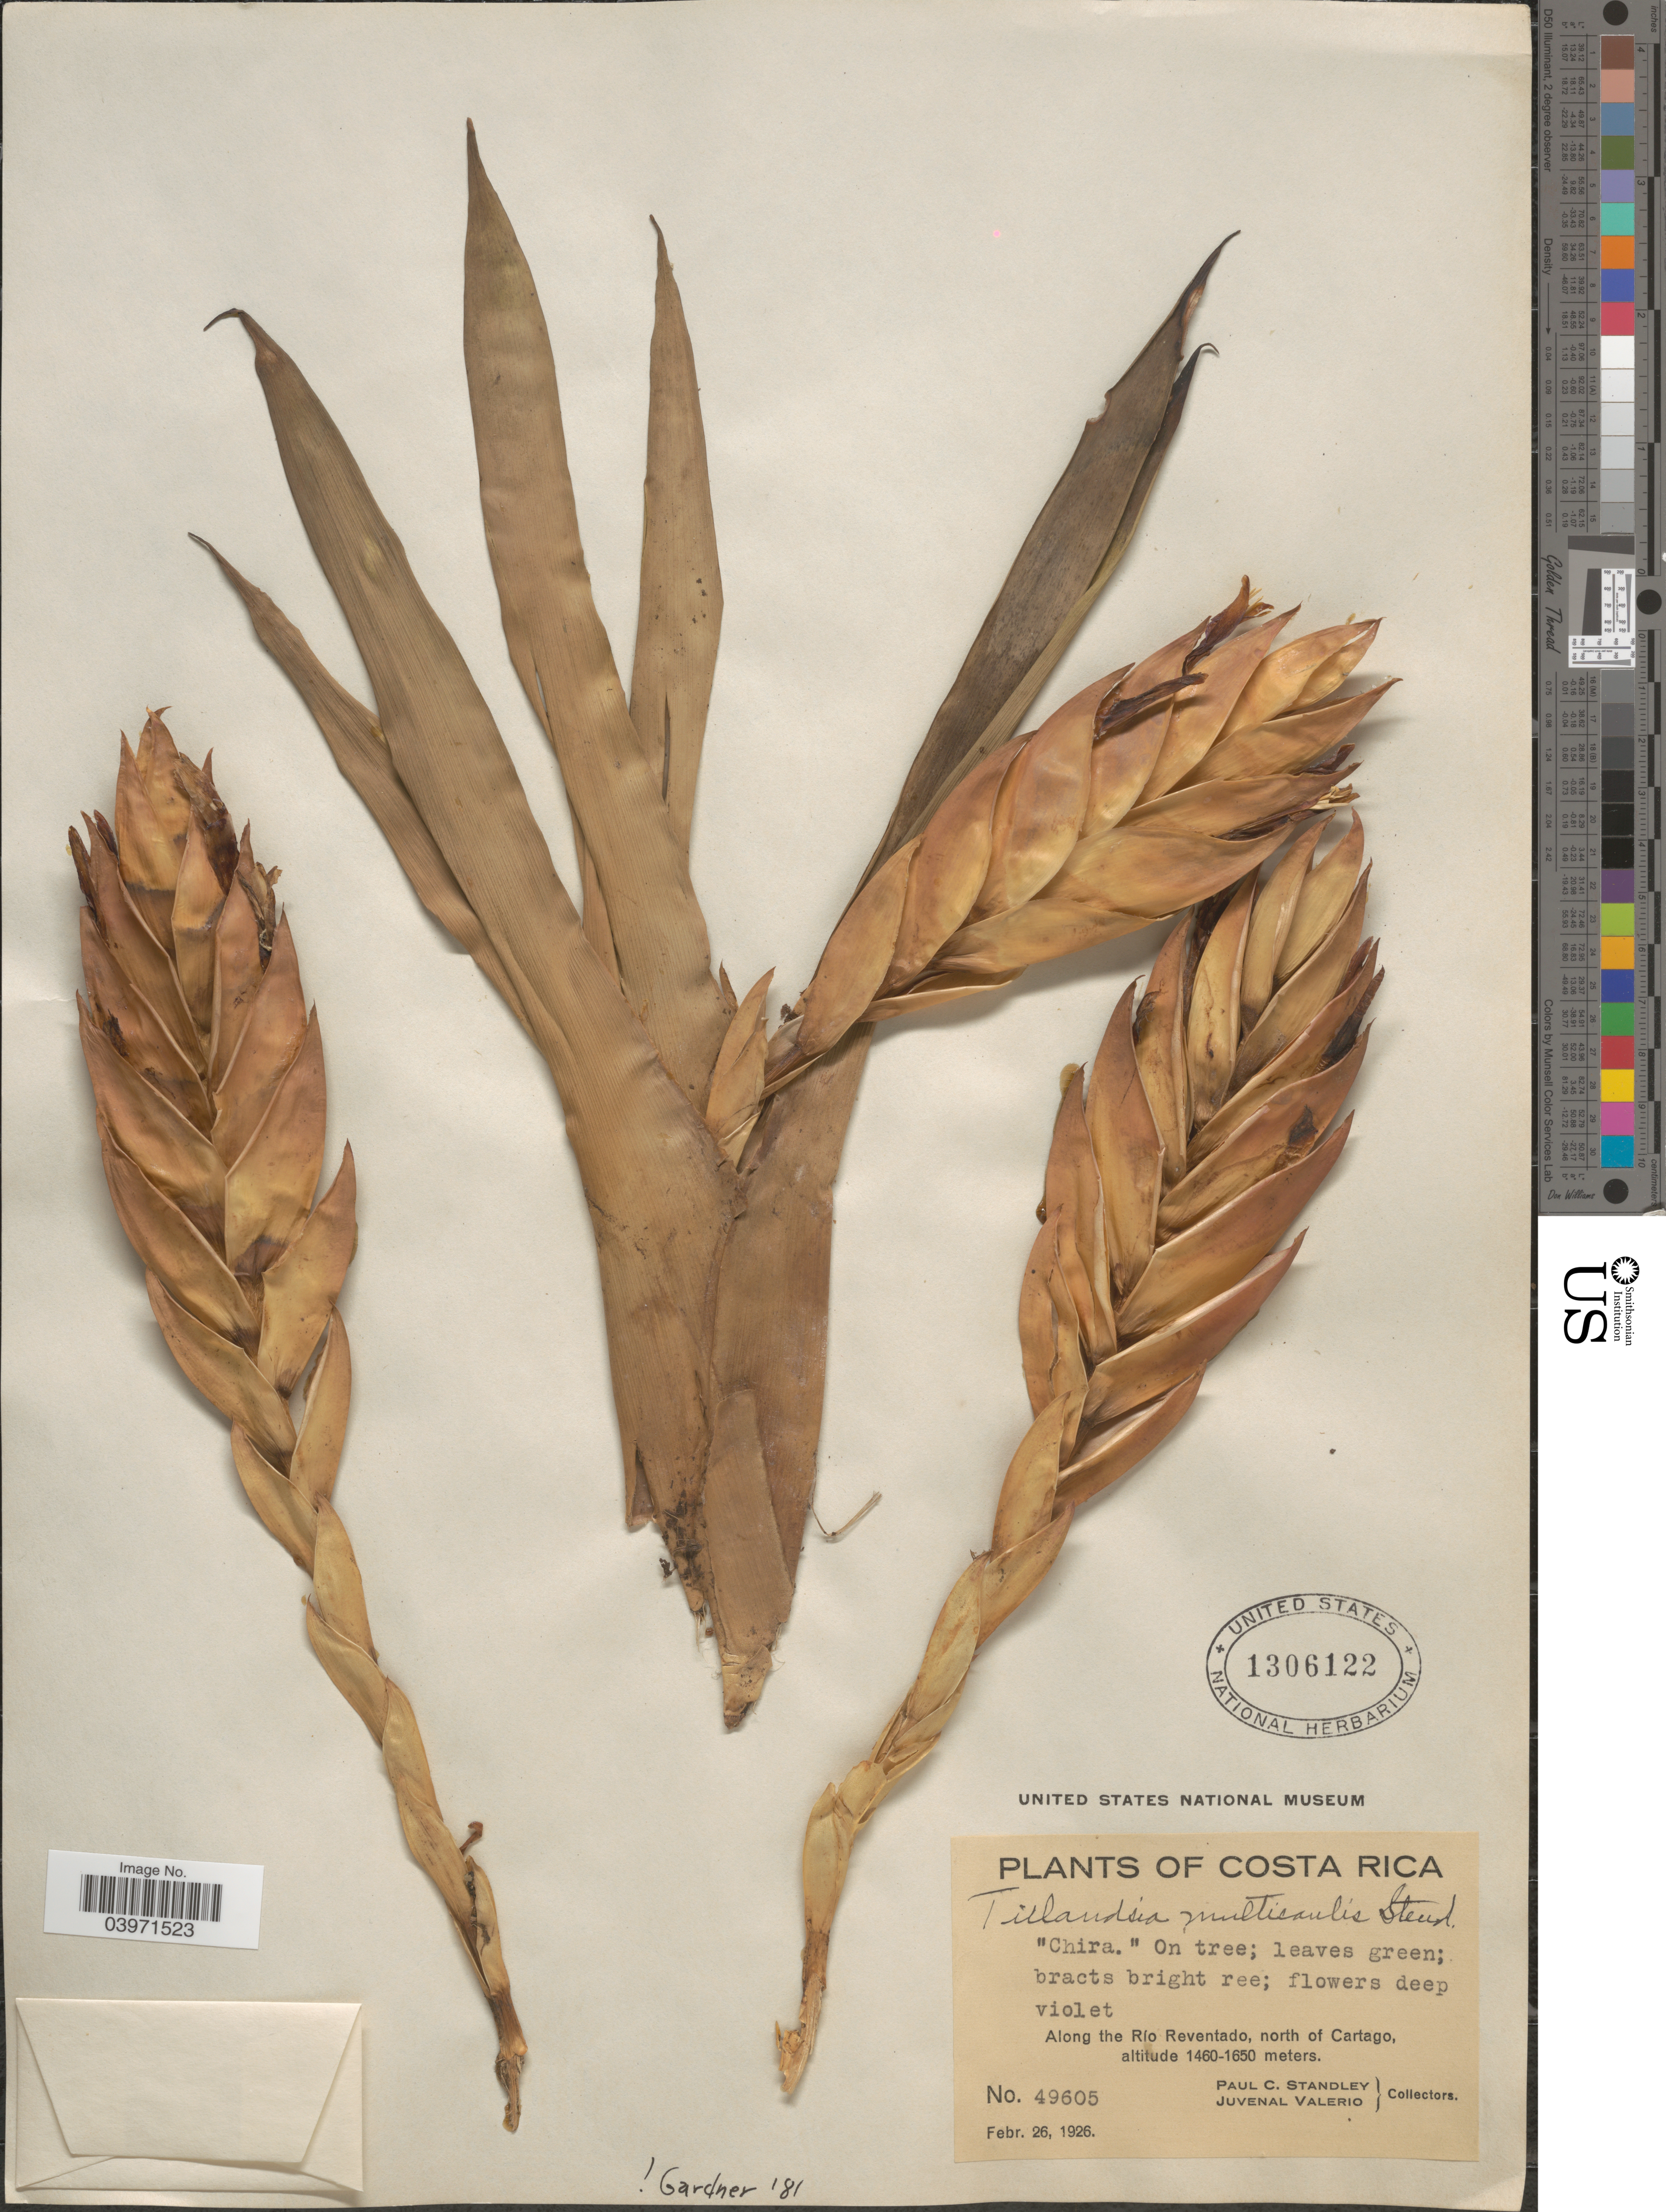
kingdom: Plantae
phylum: Tracheophyta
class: Liliopsida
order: Poales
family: Bromeliaceae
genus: Tillandsia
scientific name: Tillandsia multicaulis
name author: Steud.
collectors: P. C. Standley & J. Valerio R.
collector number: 49605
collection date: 1926-02-26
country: Costa Rica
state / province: Cartago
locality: Along the Rio Reventado, north of Cartago.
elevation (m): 1460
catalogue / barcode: US 1306122